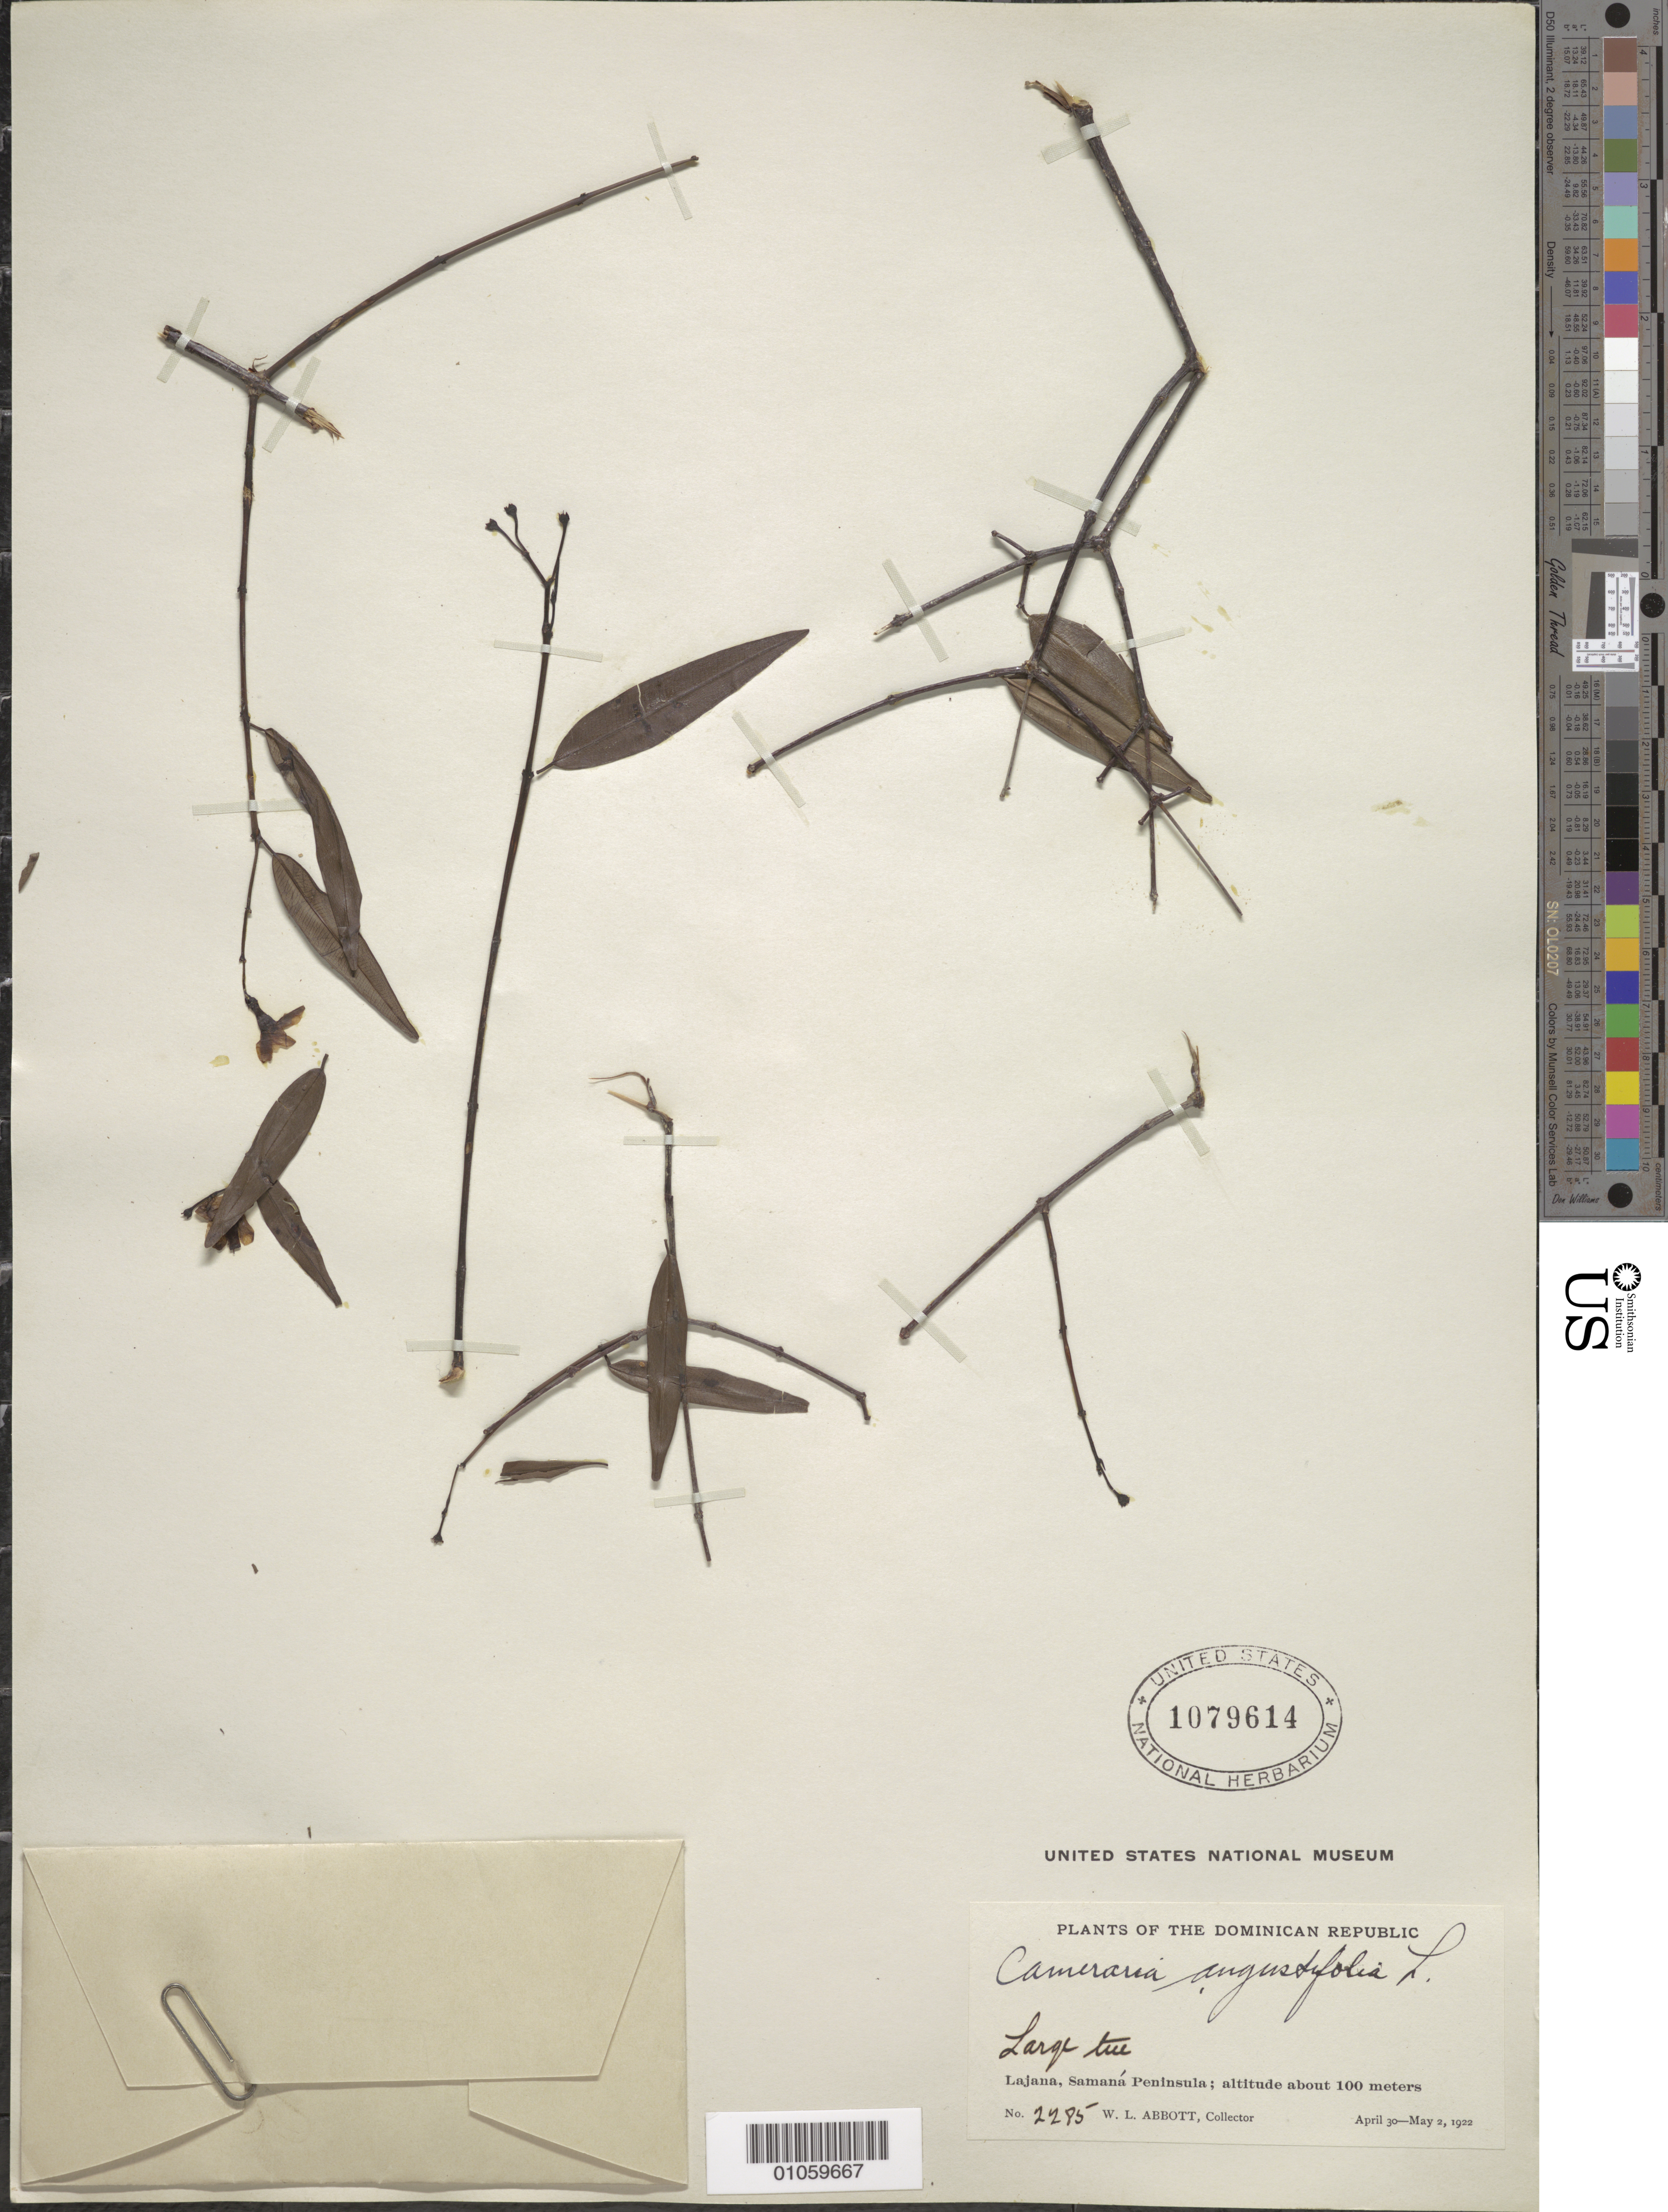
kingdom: Plantae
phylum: Tracheophyta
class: Magnoliopsida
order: Gentianales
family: Apocynaceae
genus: Cameraria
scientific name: Cameraria angustifolia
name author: L.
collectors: W. L. Abbott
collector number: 2285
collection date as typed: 30 Apr 1922 to 02 May 1922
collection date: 1922-04-30/1922-05-02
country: Dominican Republic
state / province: Samaná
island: Hispaniola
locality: Lajana, Samaná Peninsulla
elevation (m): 100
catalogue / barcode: US 1079614